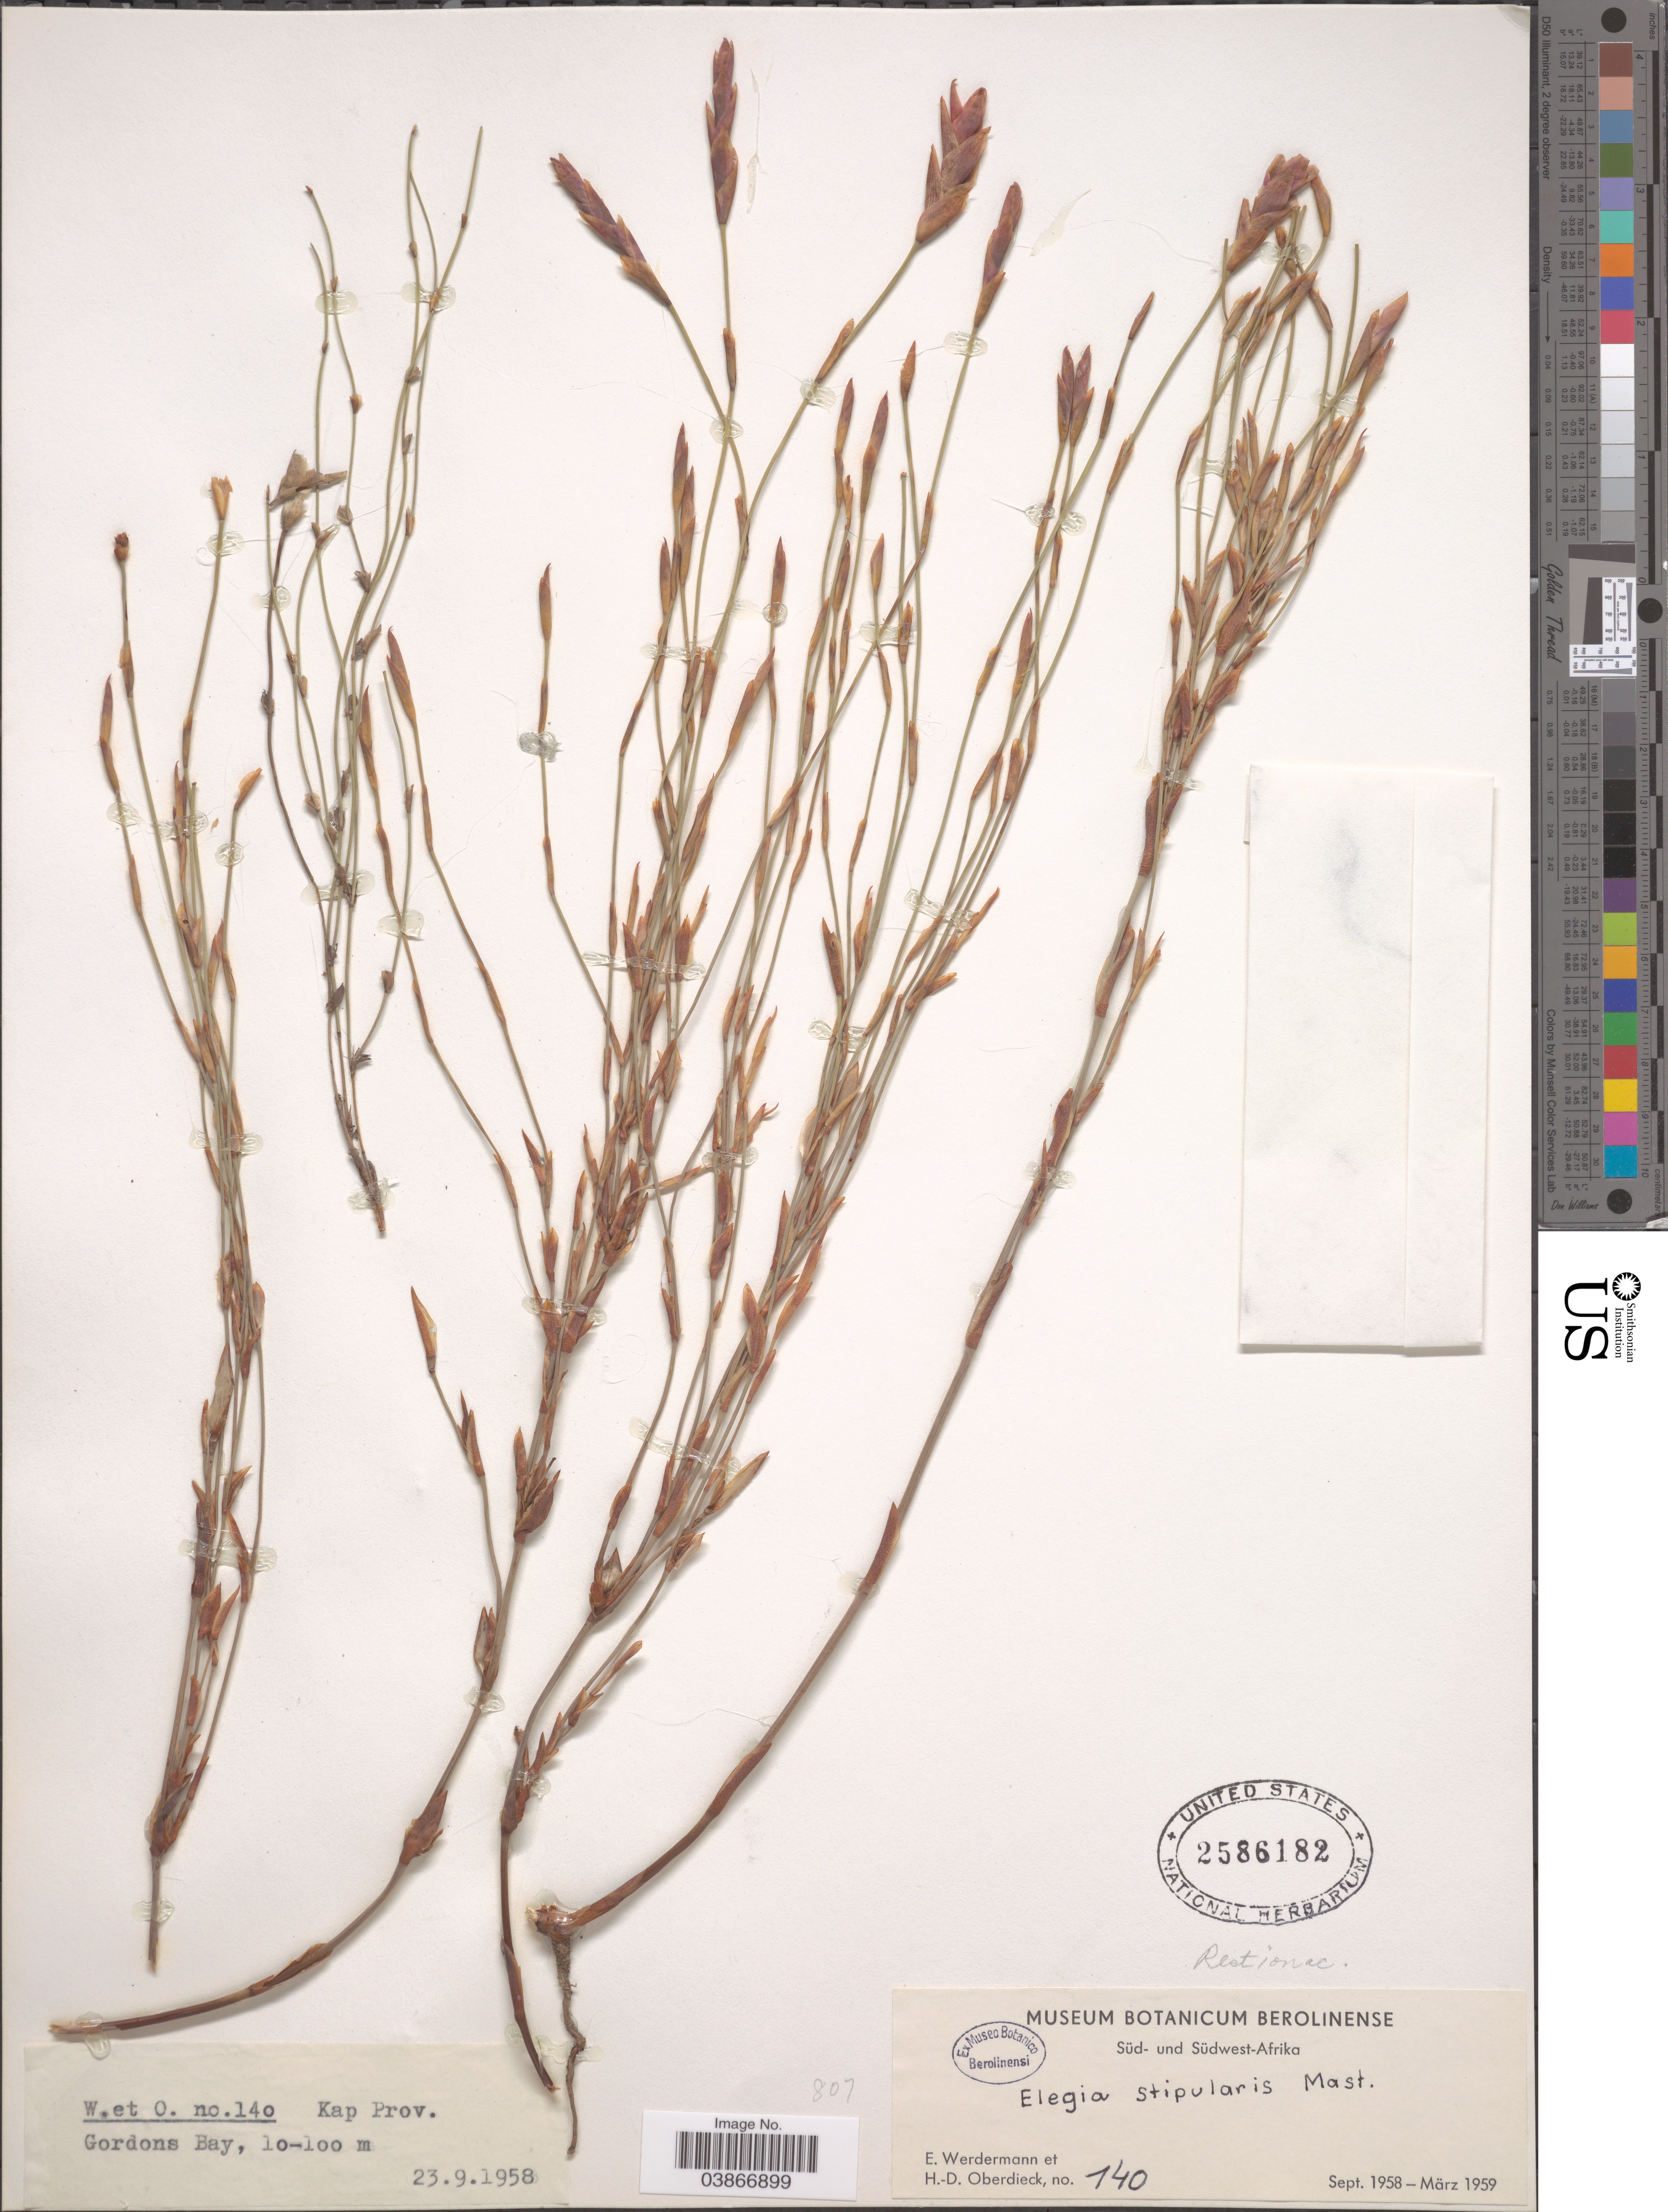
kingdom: Plantae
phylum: Tracheophyta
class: Liliopsida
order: Poales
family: Restionaceae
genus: Elegia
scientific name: Elegia stipularis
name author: Mast.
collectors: E. Werdermann & H. Oberdieck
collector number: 140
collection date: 1958-09-23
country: South Africa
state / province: Western Cape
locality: Kap Prov. Gordons Bay. Süd- und Südwest-Afrika.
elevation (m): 10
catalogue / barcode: US 2586182